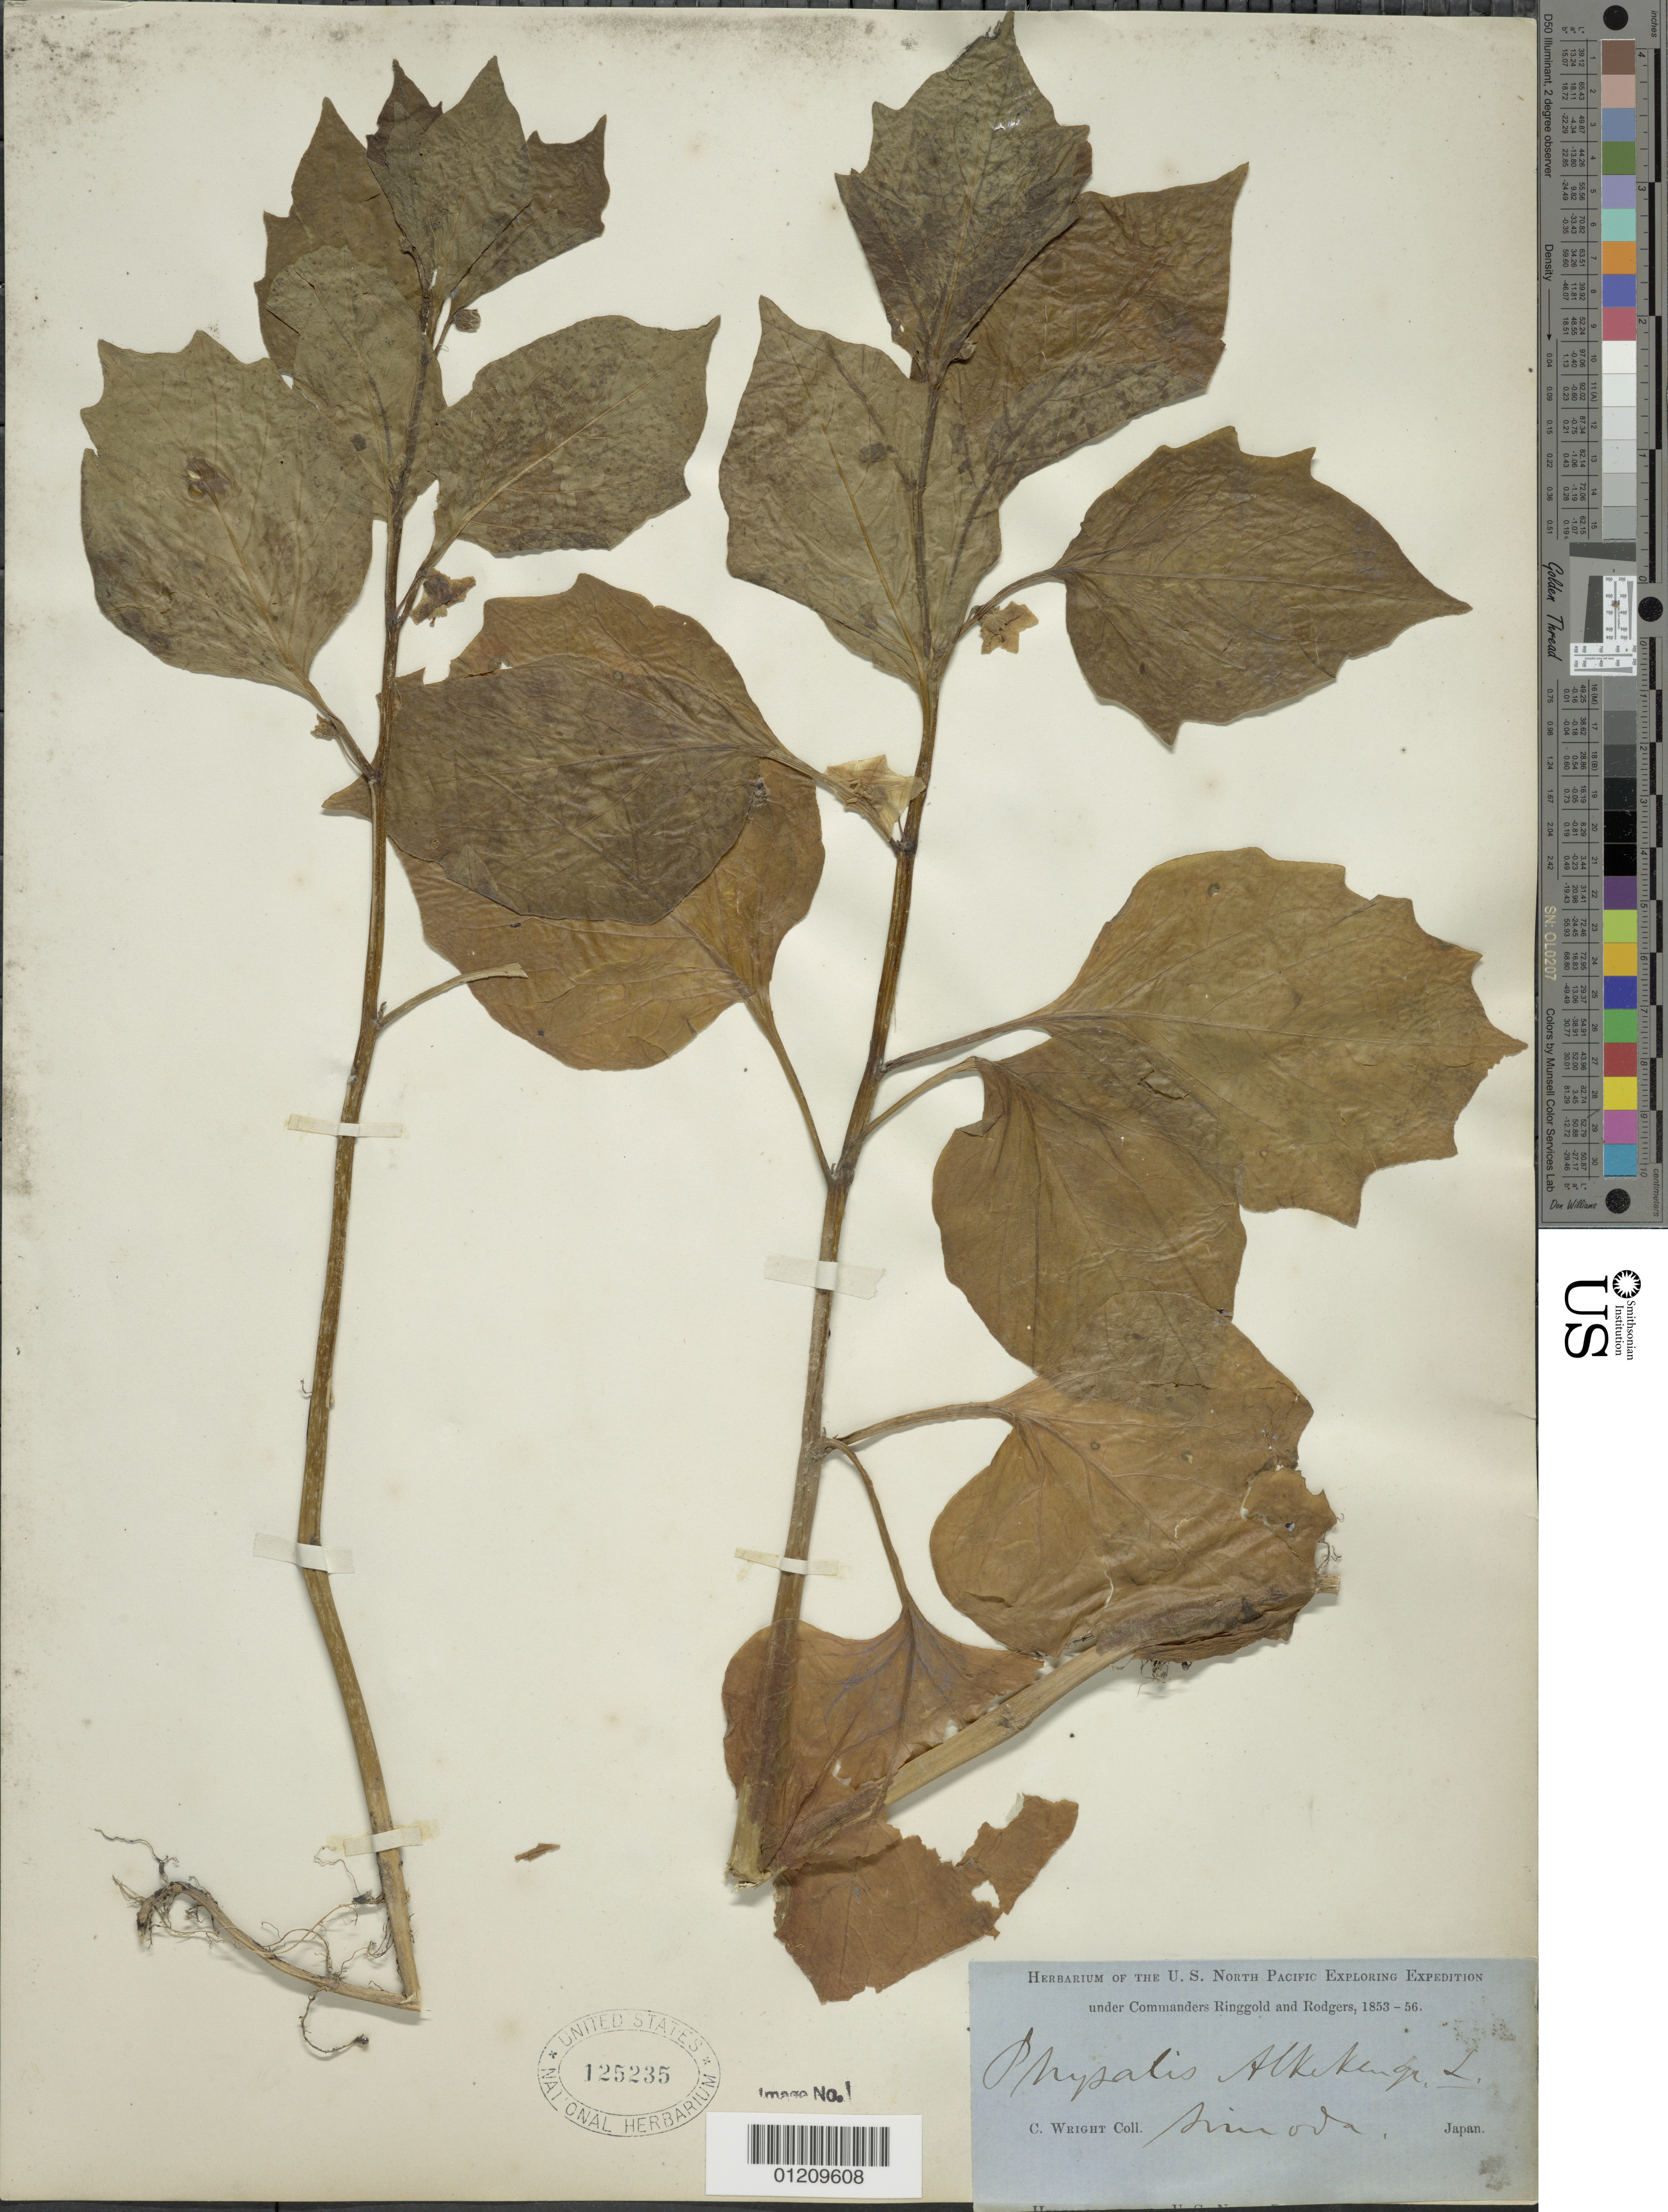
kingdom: Plantae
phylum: Tracheophyta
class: Magnoliopsida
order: Solanales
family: Solanaceae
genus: Physalis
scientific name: Physalis alkekengi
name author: L.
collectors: C. Wright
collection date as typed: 1853 to -- -- 1856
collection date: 1853/1856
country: Japan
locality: Simoda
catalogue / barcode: US 125235